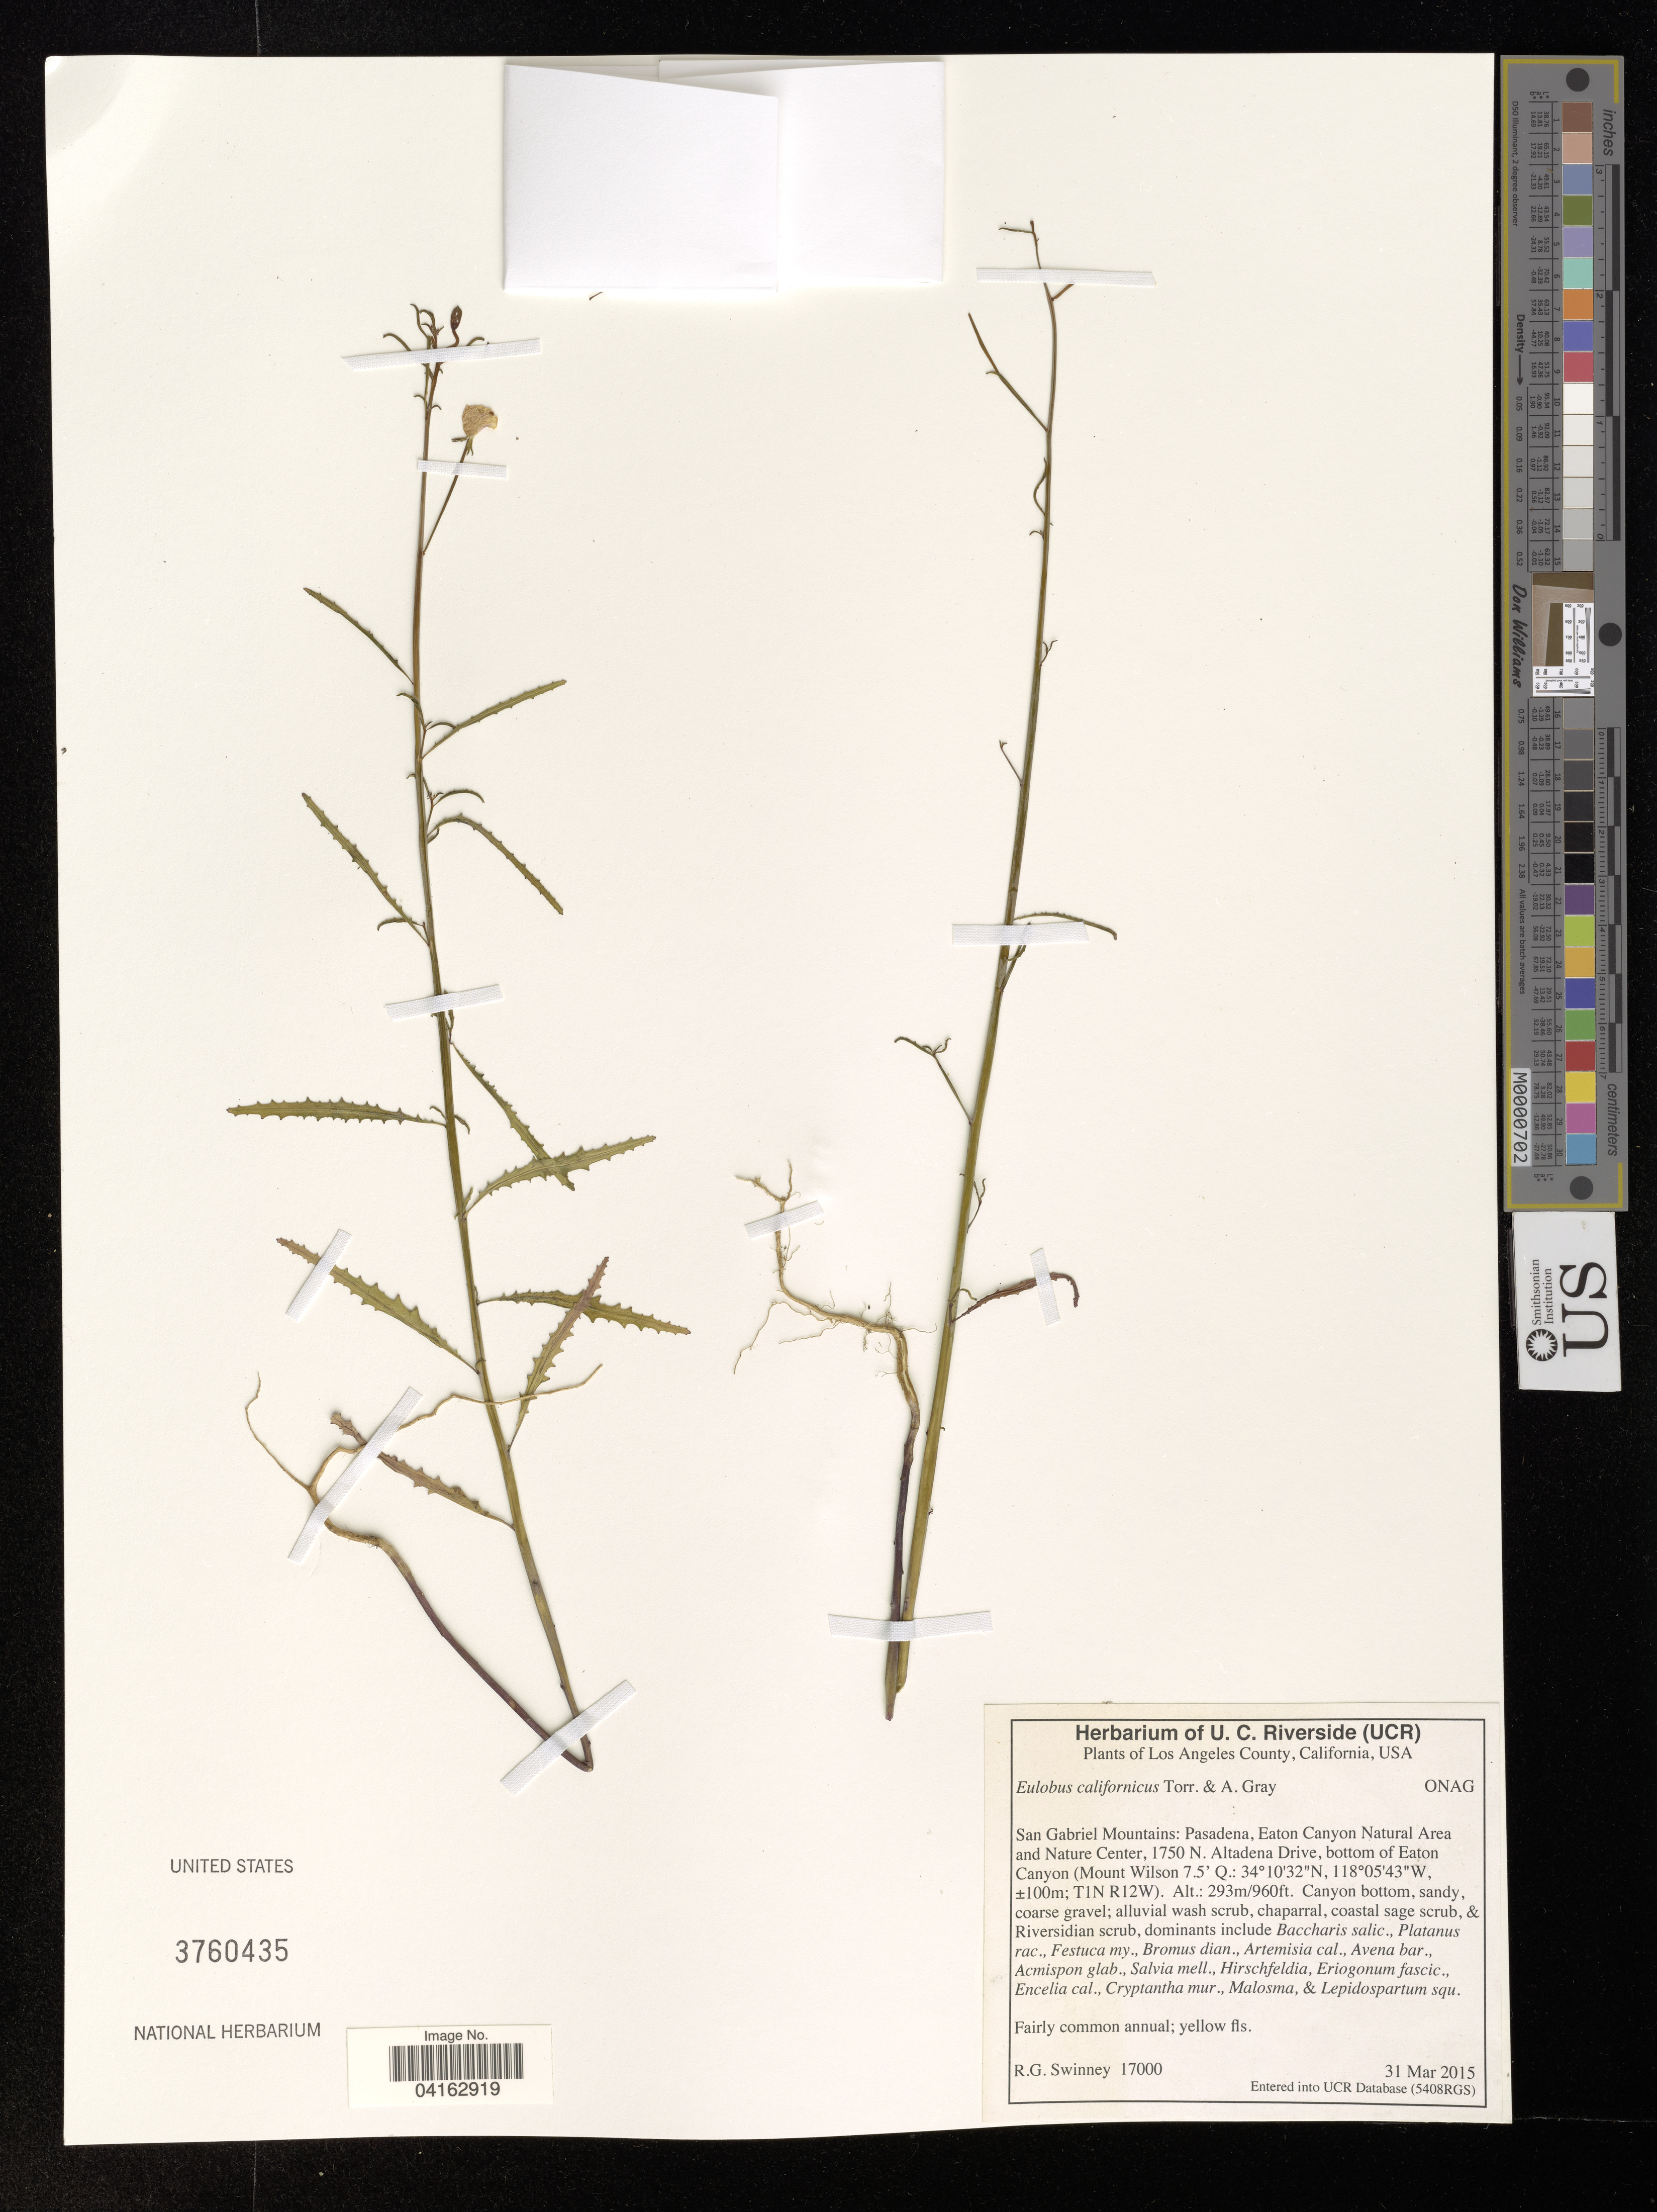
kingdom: Plantae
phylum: Tracheophyta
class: Magnoliopsida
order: Myrtales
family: Onagraceae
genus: Eulobus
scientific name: Eulobus californicus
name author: Nutt. ex Torr. & A. Gray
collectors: R. Swinney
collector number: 17000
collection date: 2015-03-31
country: United States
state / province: California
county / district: Los Angeles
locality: Los Angeles County. San Gabriel Mountains: Pasadena, Eaton Canyon Natural Area and Nature Center, 1750 N. Altadena Drive, bottom of Eaton Canyon (Mount Wilson 7.5' Q.).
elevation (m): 293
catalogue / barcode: US 3760435